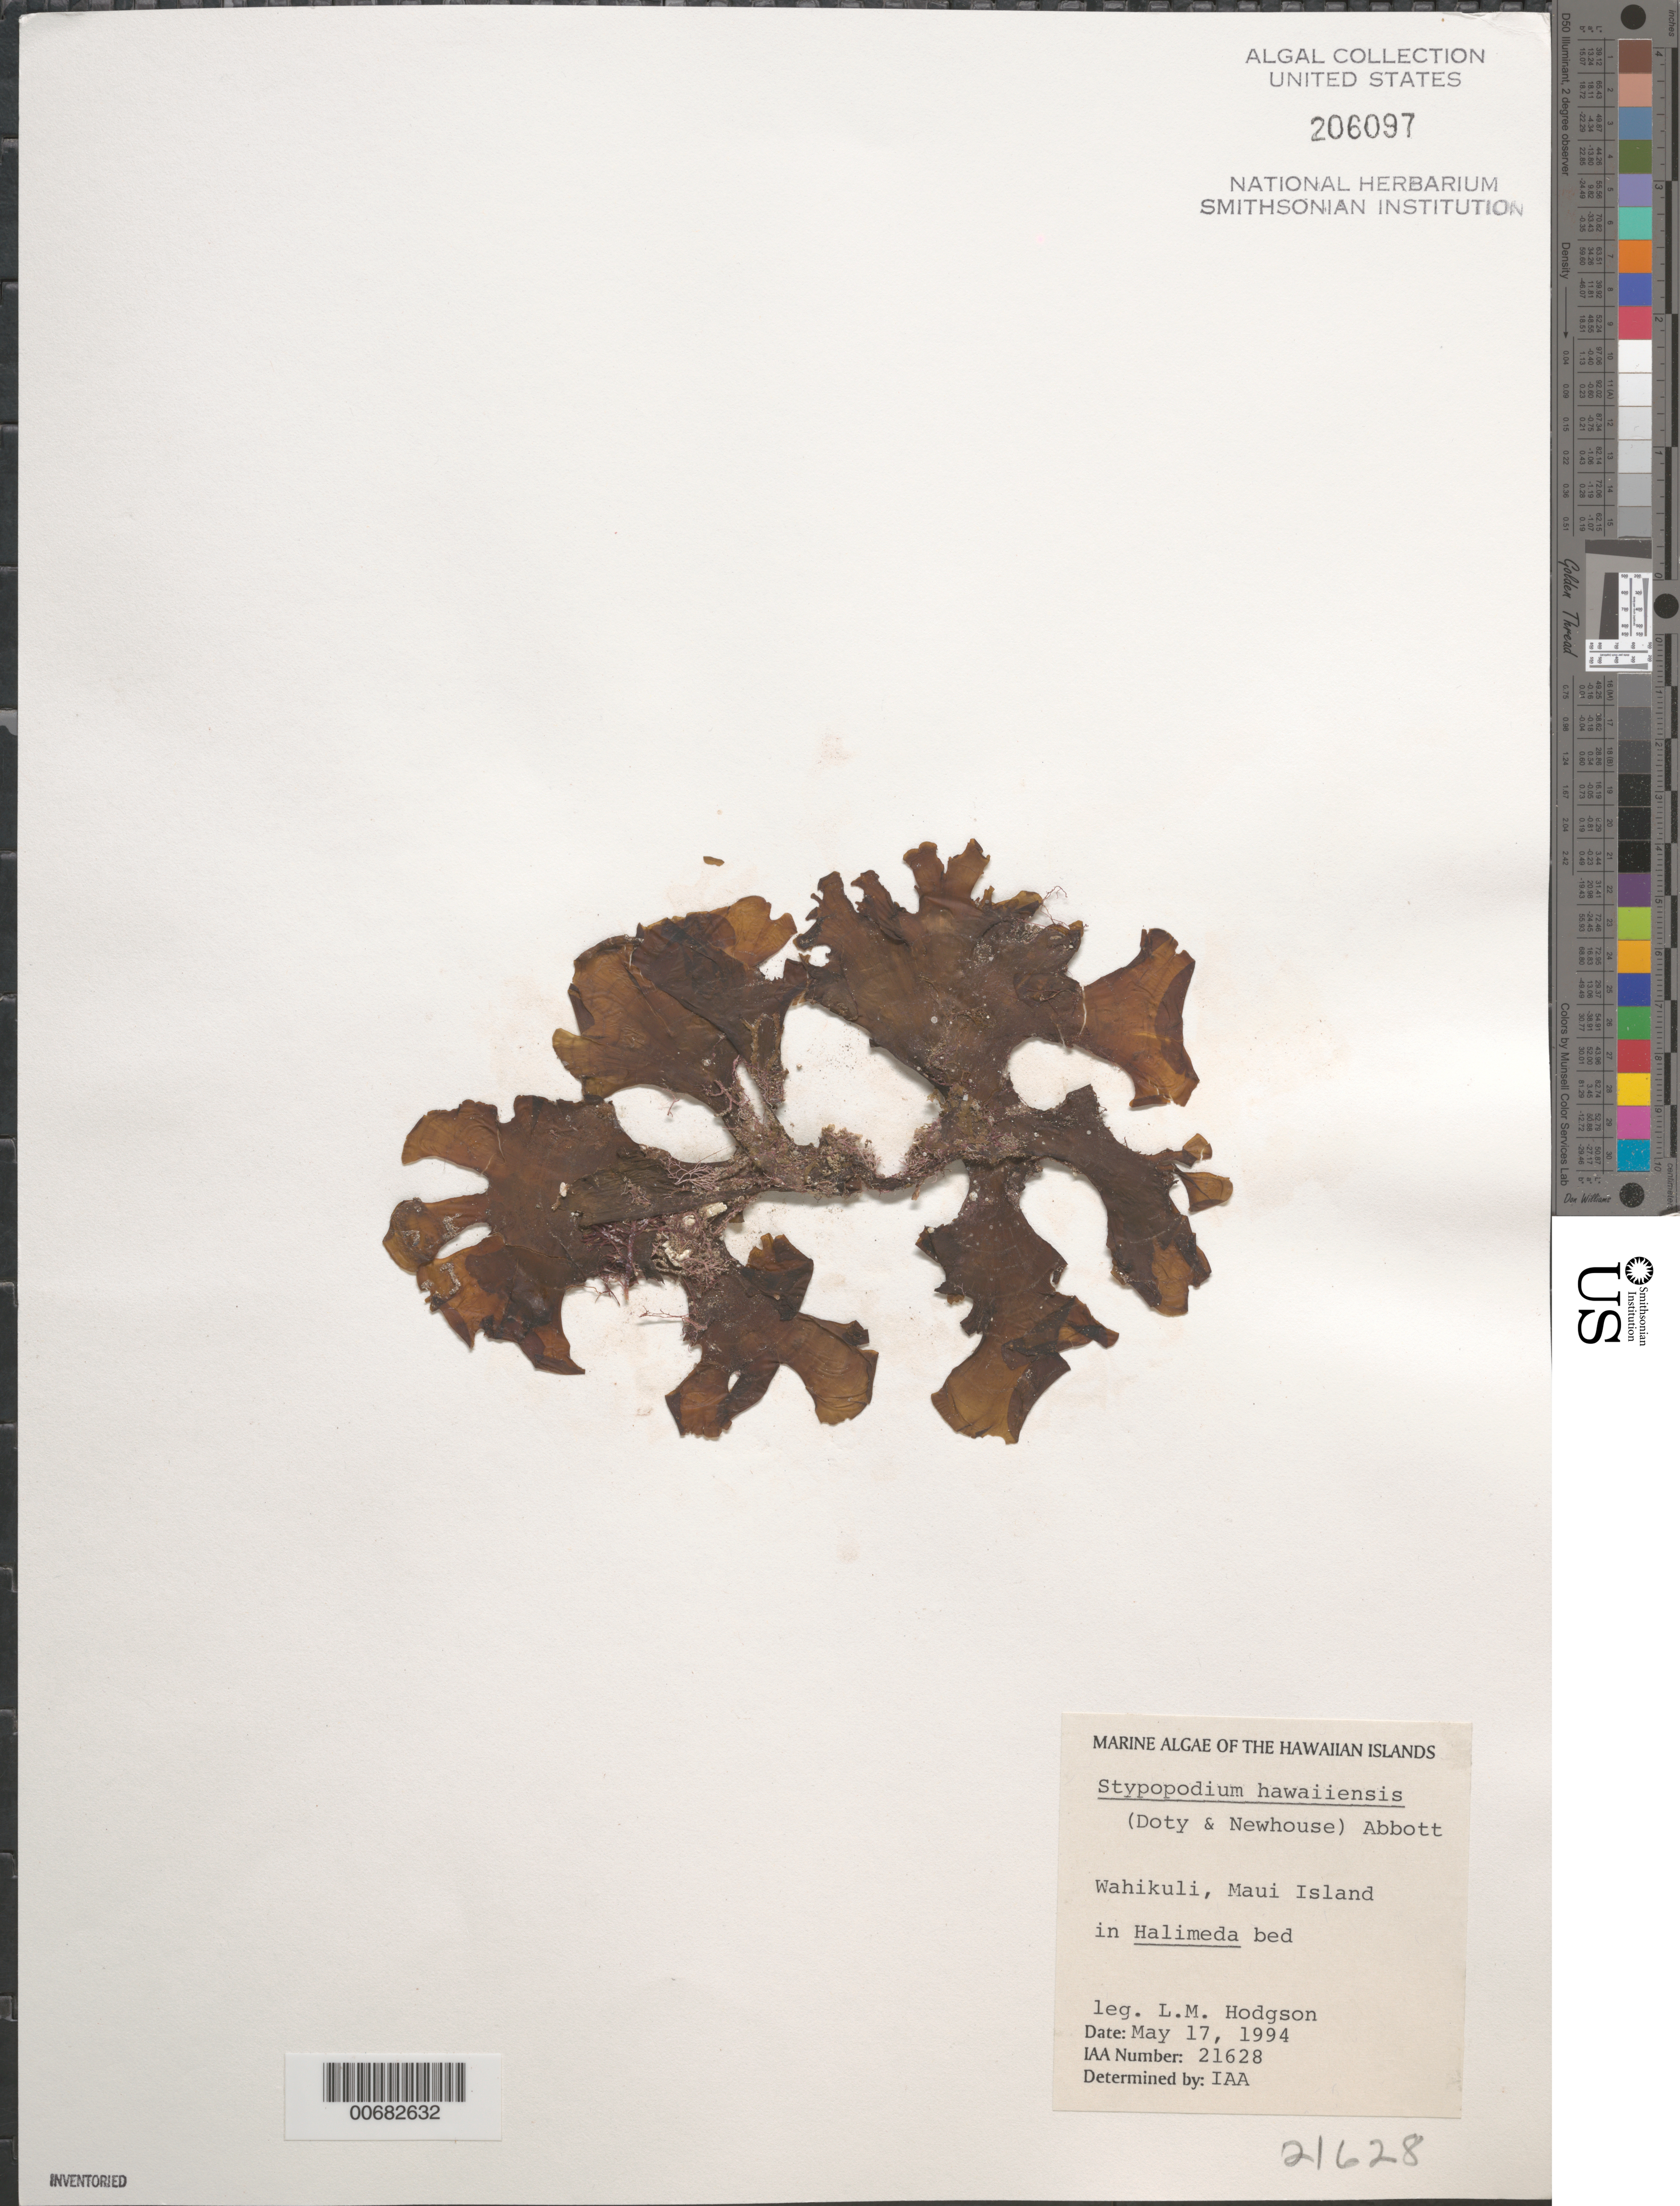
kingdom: Chromista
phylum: Ochrophyta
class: Phaeophyceae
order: Dictyotales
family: Dictyotaceae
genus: Stypopodium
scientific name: Stypopodium flabelliforme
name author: Weber Bosse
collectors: L. M. Hodgson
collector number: IAA 21628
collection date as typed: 17 May 1994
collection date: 1994-05-17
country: United States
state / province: Hawaii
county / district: Maui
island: Maui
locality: Wahikuli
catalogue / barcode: US 206097